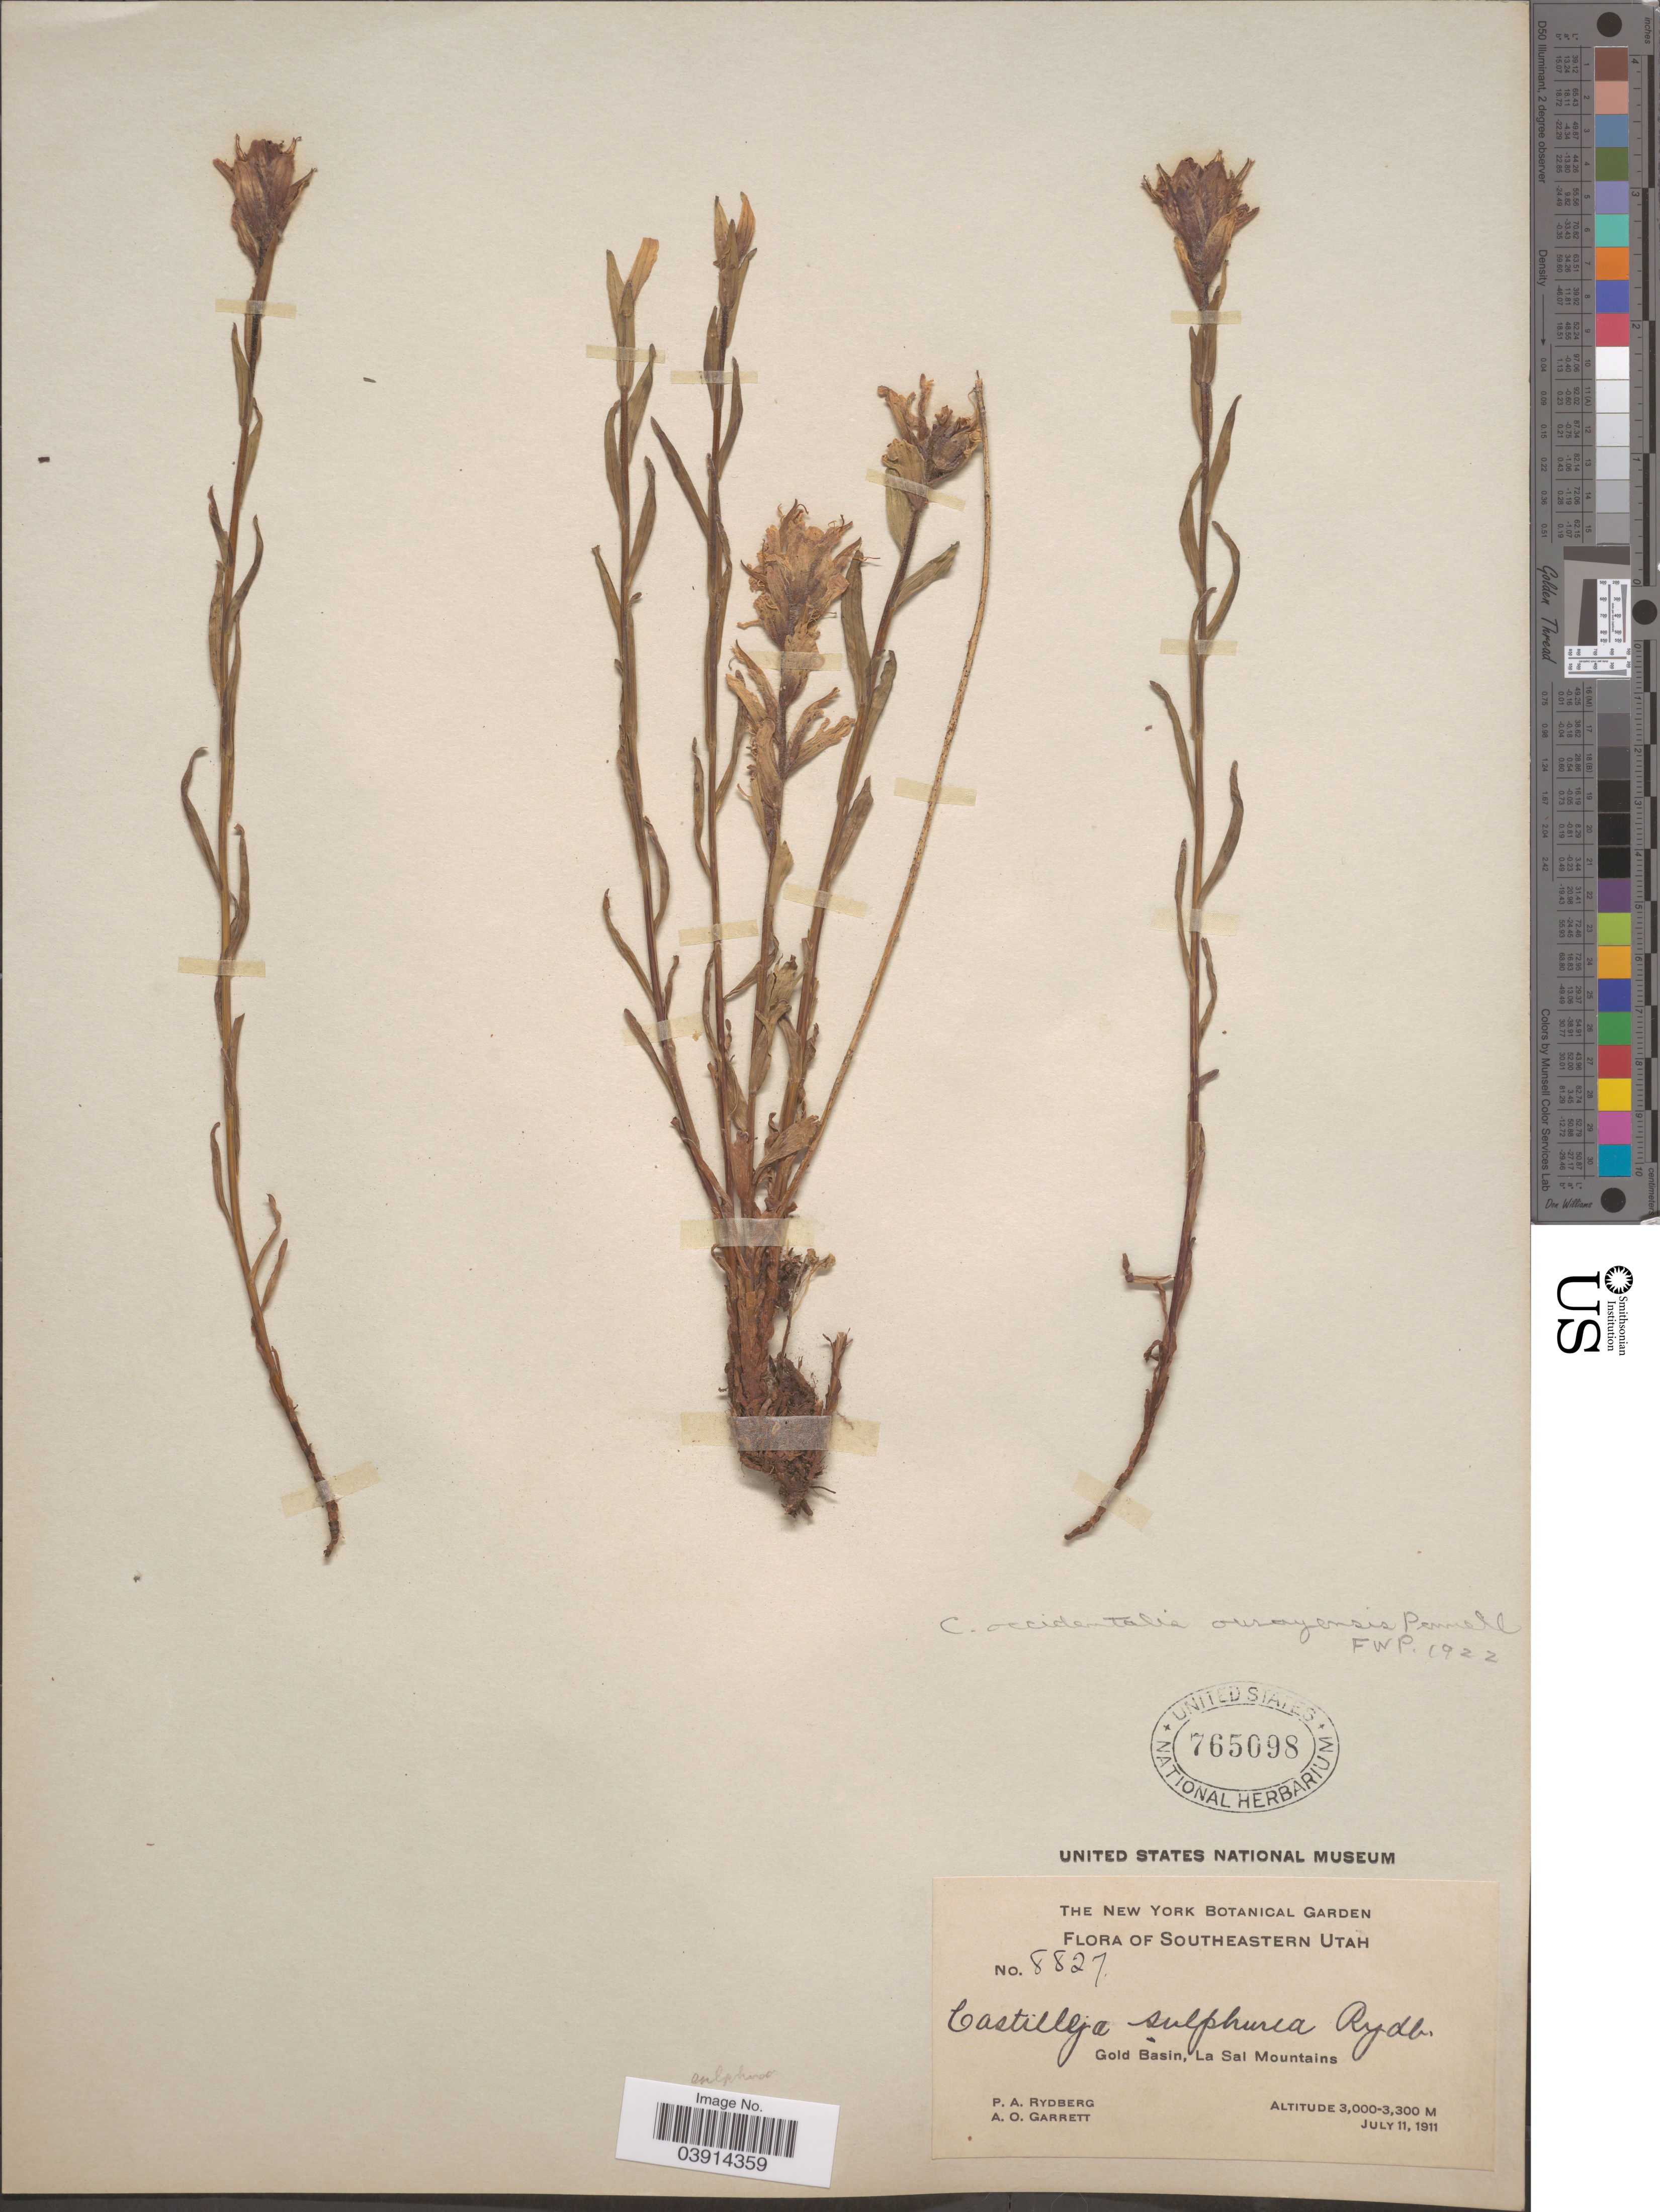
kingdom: Plantae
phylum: Tracheophyta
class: Magnoliopsida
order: Lamiales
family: Orobanchaceae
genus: Castilleja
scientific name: Castilleja sulphurea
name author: Rydb.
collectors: P. A. Rydberg & A. O. Garrett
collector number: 8827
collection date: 1911-07-11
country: United States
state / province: Utah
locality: Southeastern Utah. Gold Basin, La Sal Mountains.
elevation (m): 3000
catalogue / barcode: US 765098